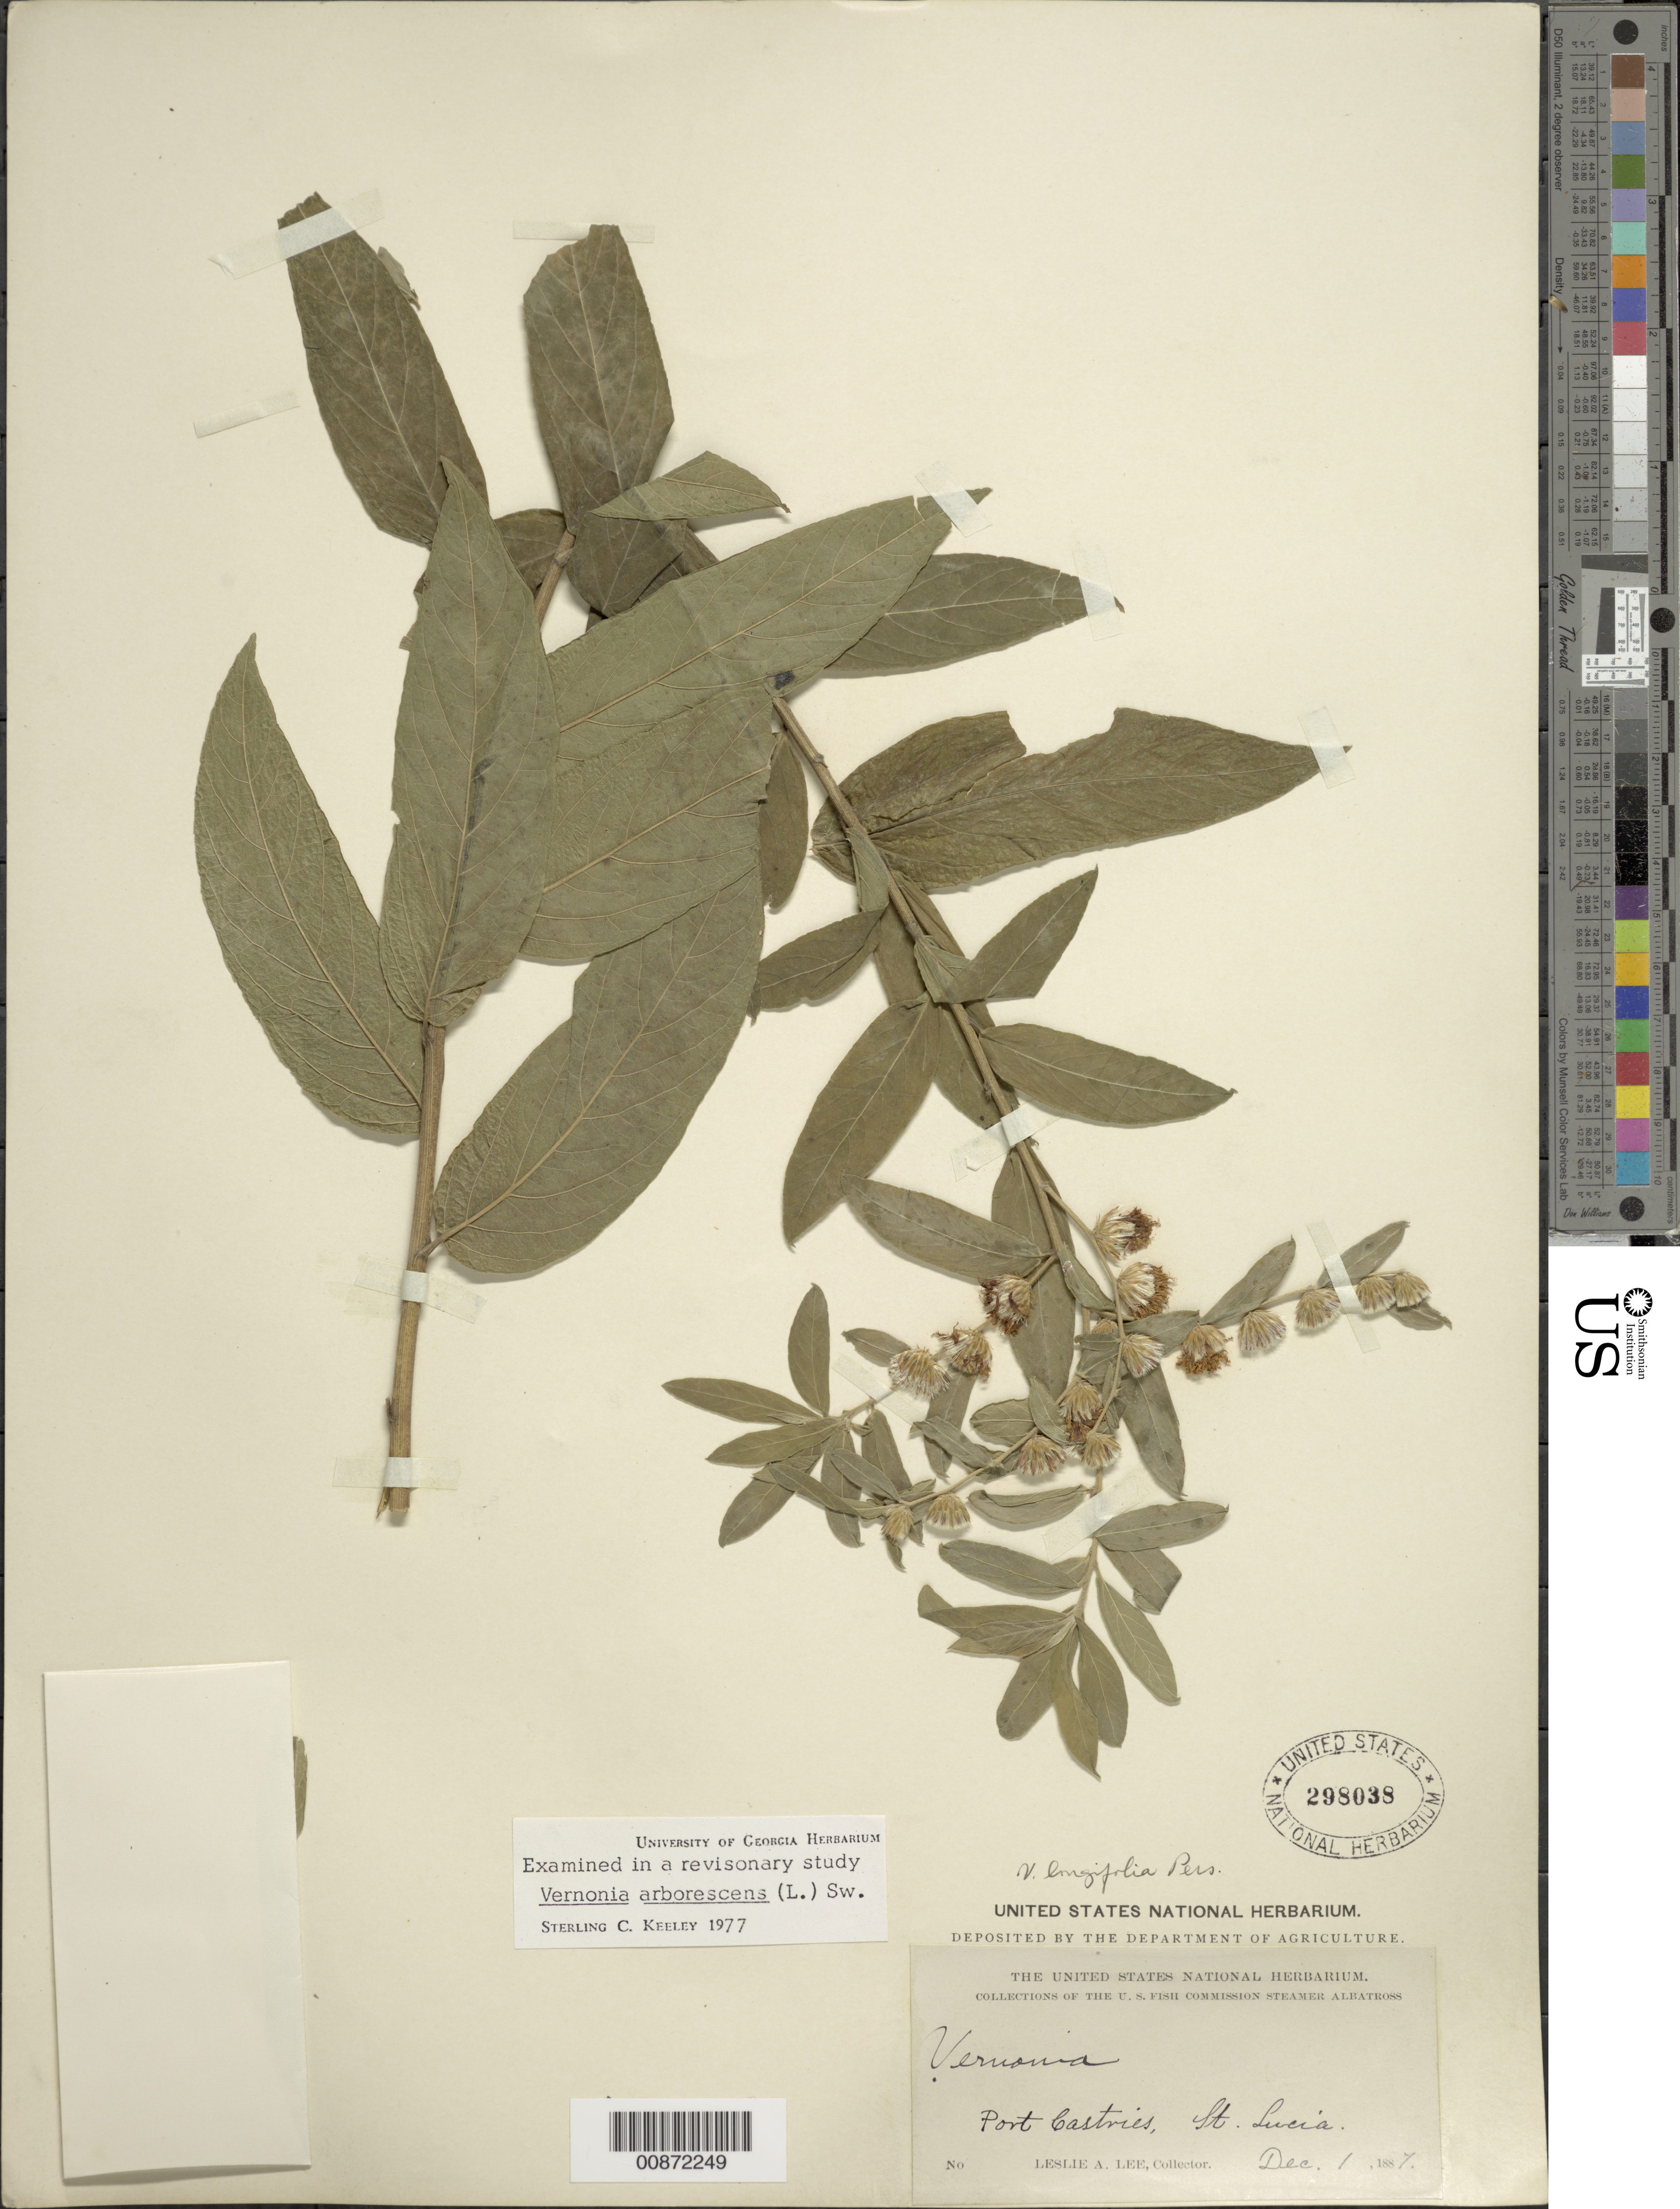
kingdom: Plantae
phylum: Tracheophyta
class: Magnoliopsida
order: Asterales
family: Asteraceae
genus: Vernonia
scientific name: Vernonia arborescens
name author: (L.) Sw.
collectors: L. Lee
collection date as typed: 01 Dec 1887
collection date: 1887-12-01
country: St. Lucia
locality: Port Castries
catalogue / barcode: US 298038